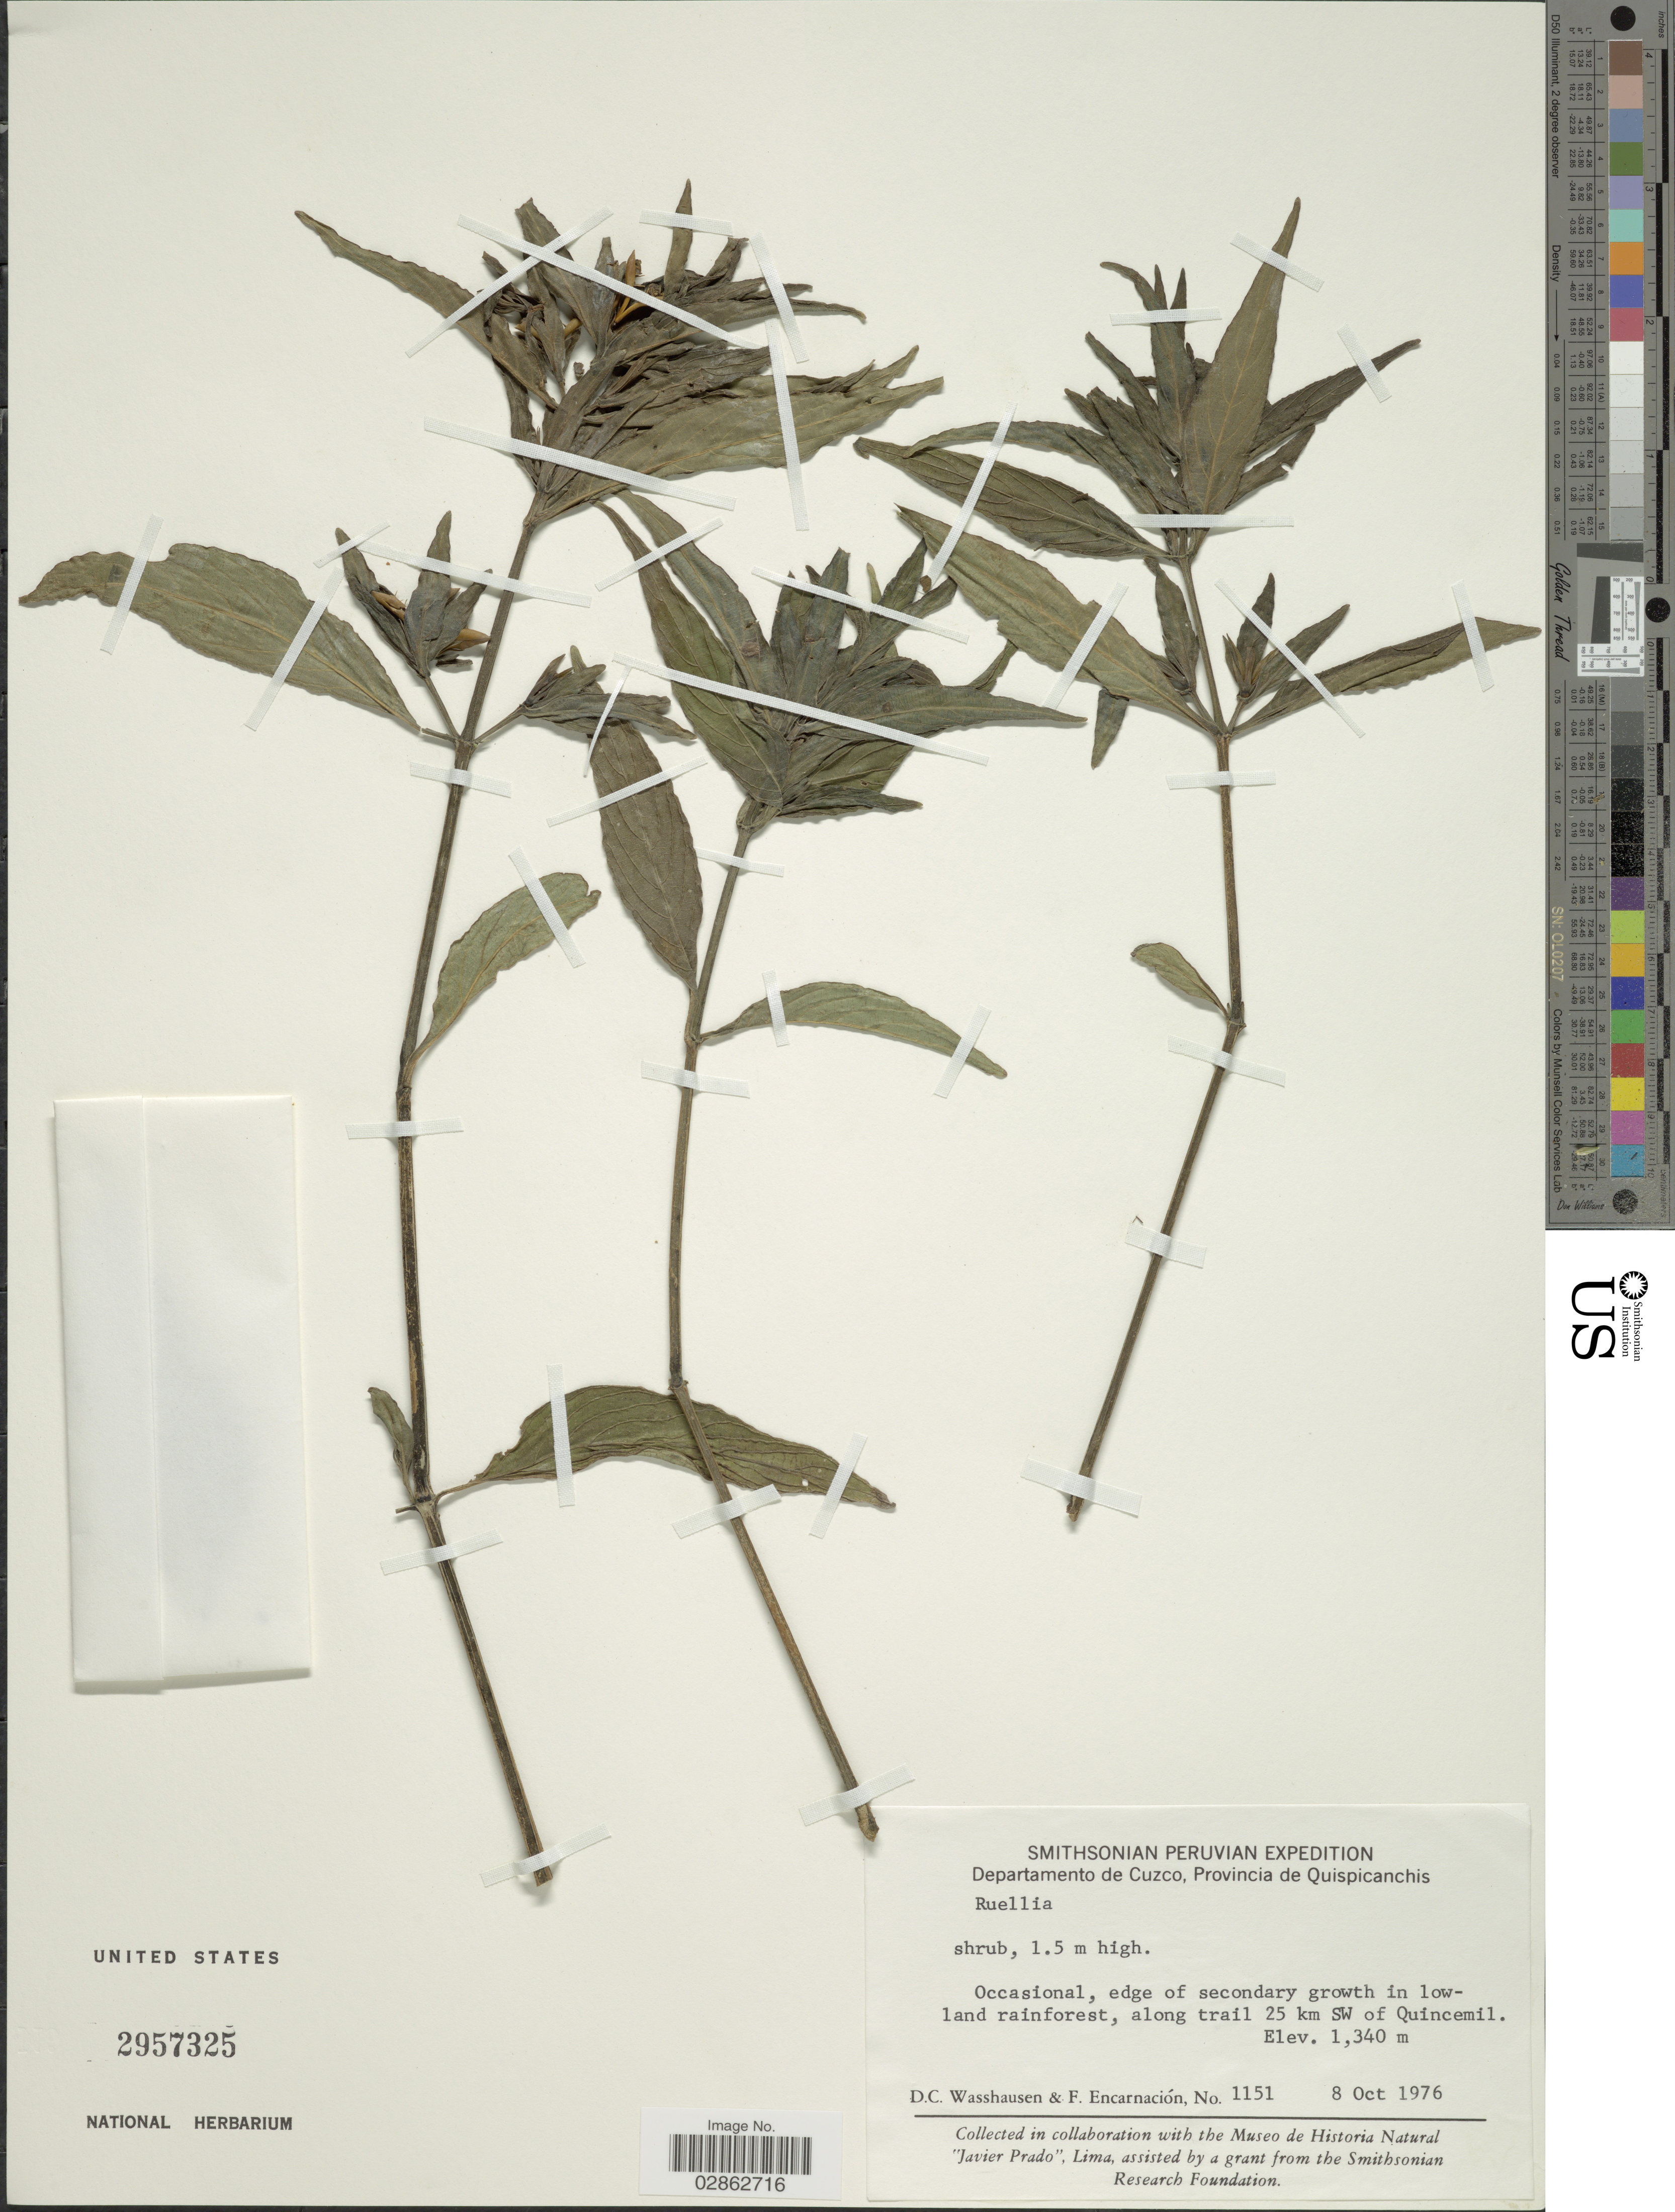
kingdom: Plantae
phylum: Tracheophyta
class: Magnoliopsida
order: Lamiales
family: Acanthaceae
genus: Ruellia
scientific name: Ruellia sp.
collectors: D. C. Wasshausen & F. Encarnación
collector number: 1151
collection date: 1976-10-08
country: Peru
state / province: Cusco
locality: Departamento de Cuzco, Provincia de Quispicanchis. Along trail 25 km SW of Quincemil.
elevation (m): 1340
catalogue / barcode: US 2957325